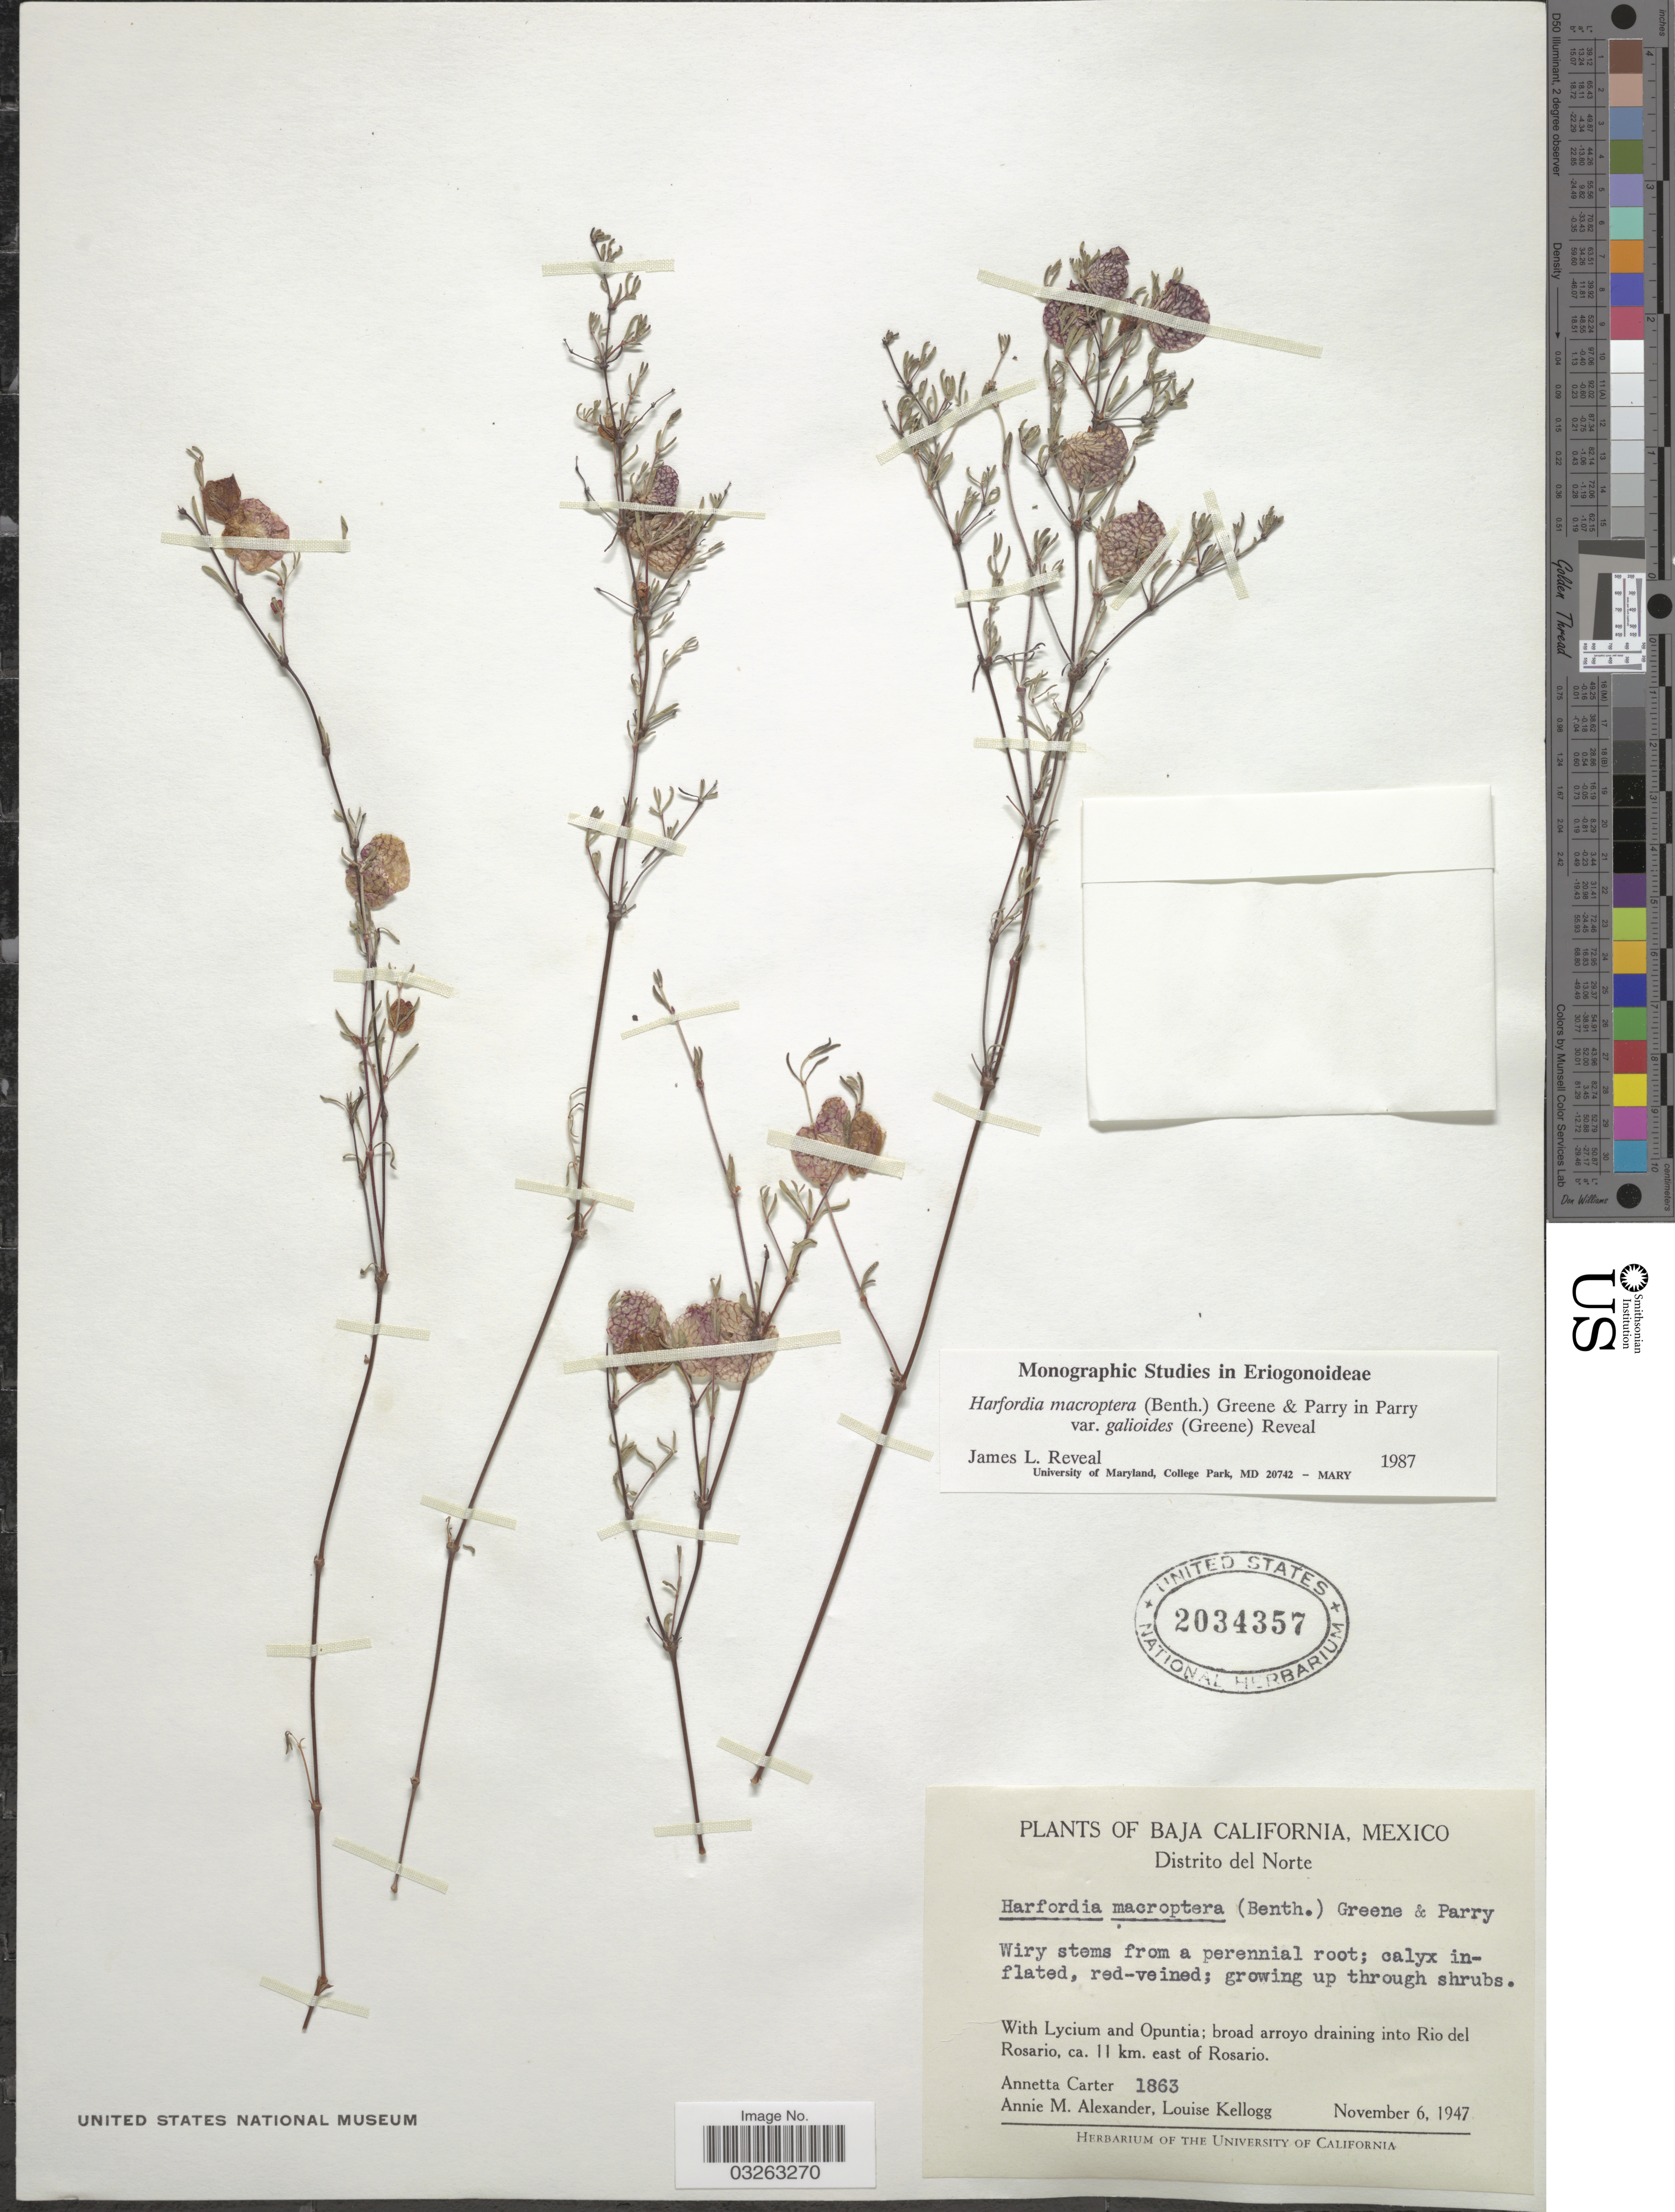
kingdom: Plantae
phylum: Tracheophyta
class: Magnoliopsida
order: Caryophyllales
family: Polygonaceae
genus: Harfordia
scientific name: Harfordia macroptera var. galioides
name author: (Greene) Reveal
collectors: A. Carter, A. M. Alexander & L. Kellogg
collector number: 1863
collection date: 1947-11-06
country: Mexico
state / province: Baja California Norte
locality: Distrito del Norte. Broad arroyo draining into Rio del Rosario, ca. 11 km. east of Rosario.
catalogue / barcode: US 2034357